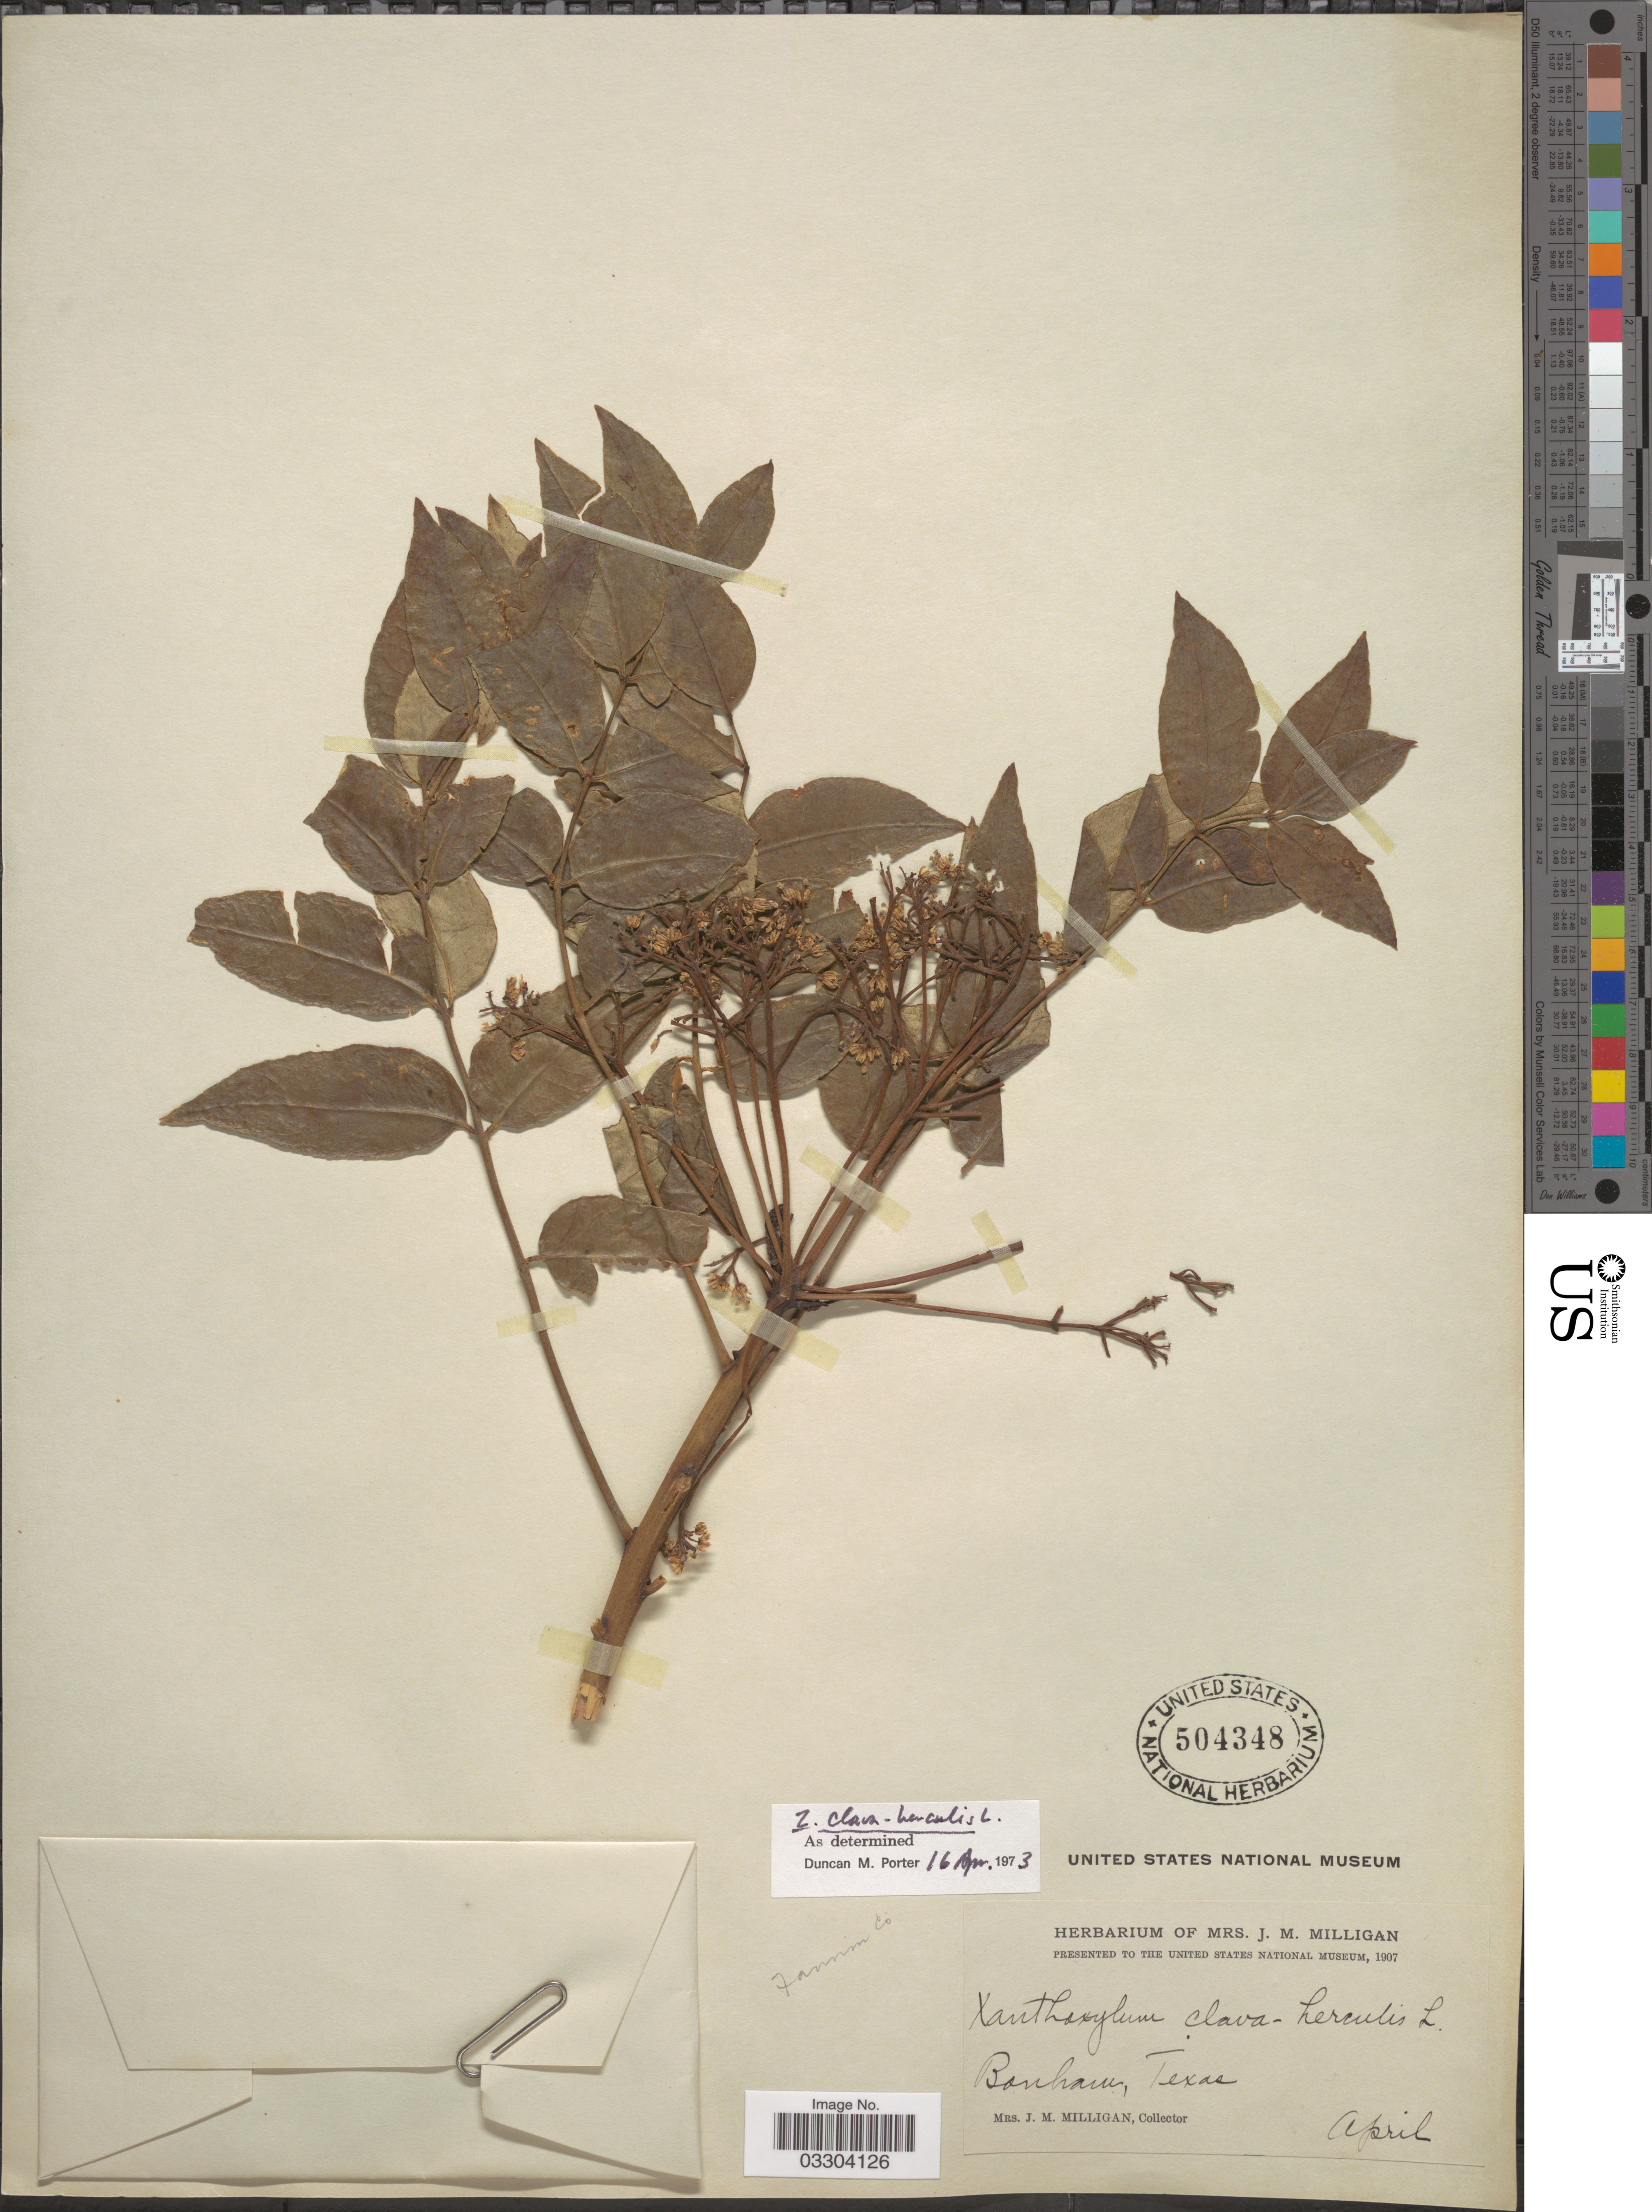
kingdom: Plantae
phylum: Tracheophyta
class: Magnoliopsida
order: Sapindales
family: Rutaceae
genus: Zanthoxylum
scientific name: Zanthoxylum clava-herculis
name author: L.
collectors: J. Milligan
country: United States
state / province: Texas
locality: Bonham, Fannin Co.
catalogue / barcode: US 504348